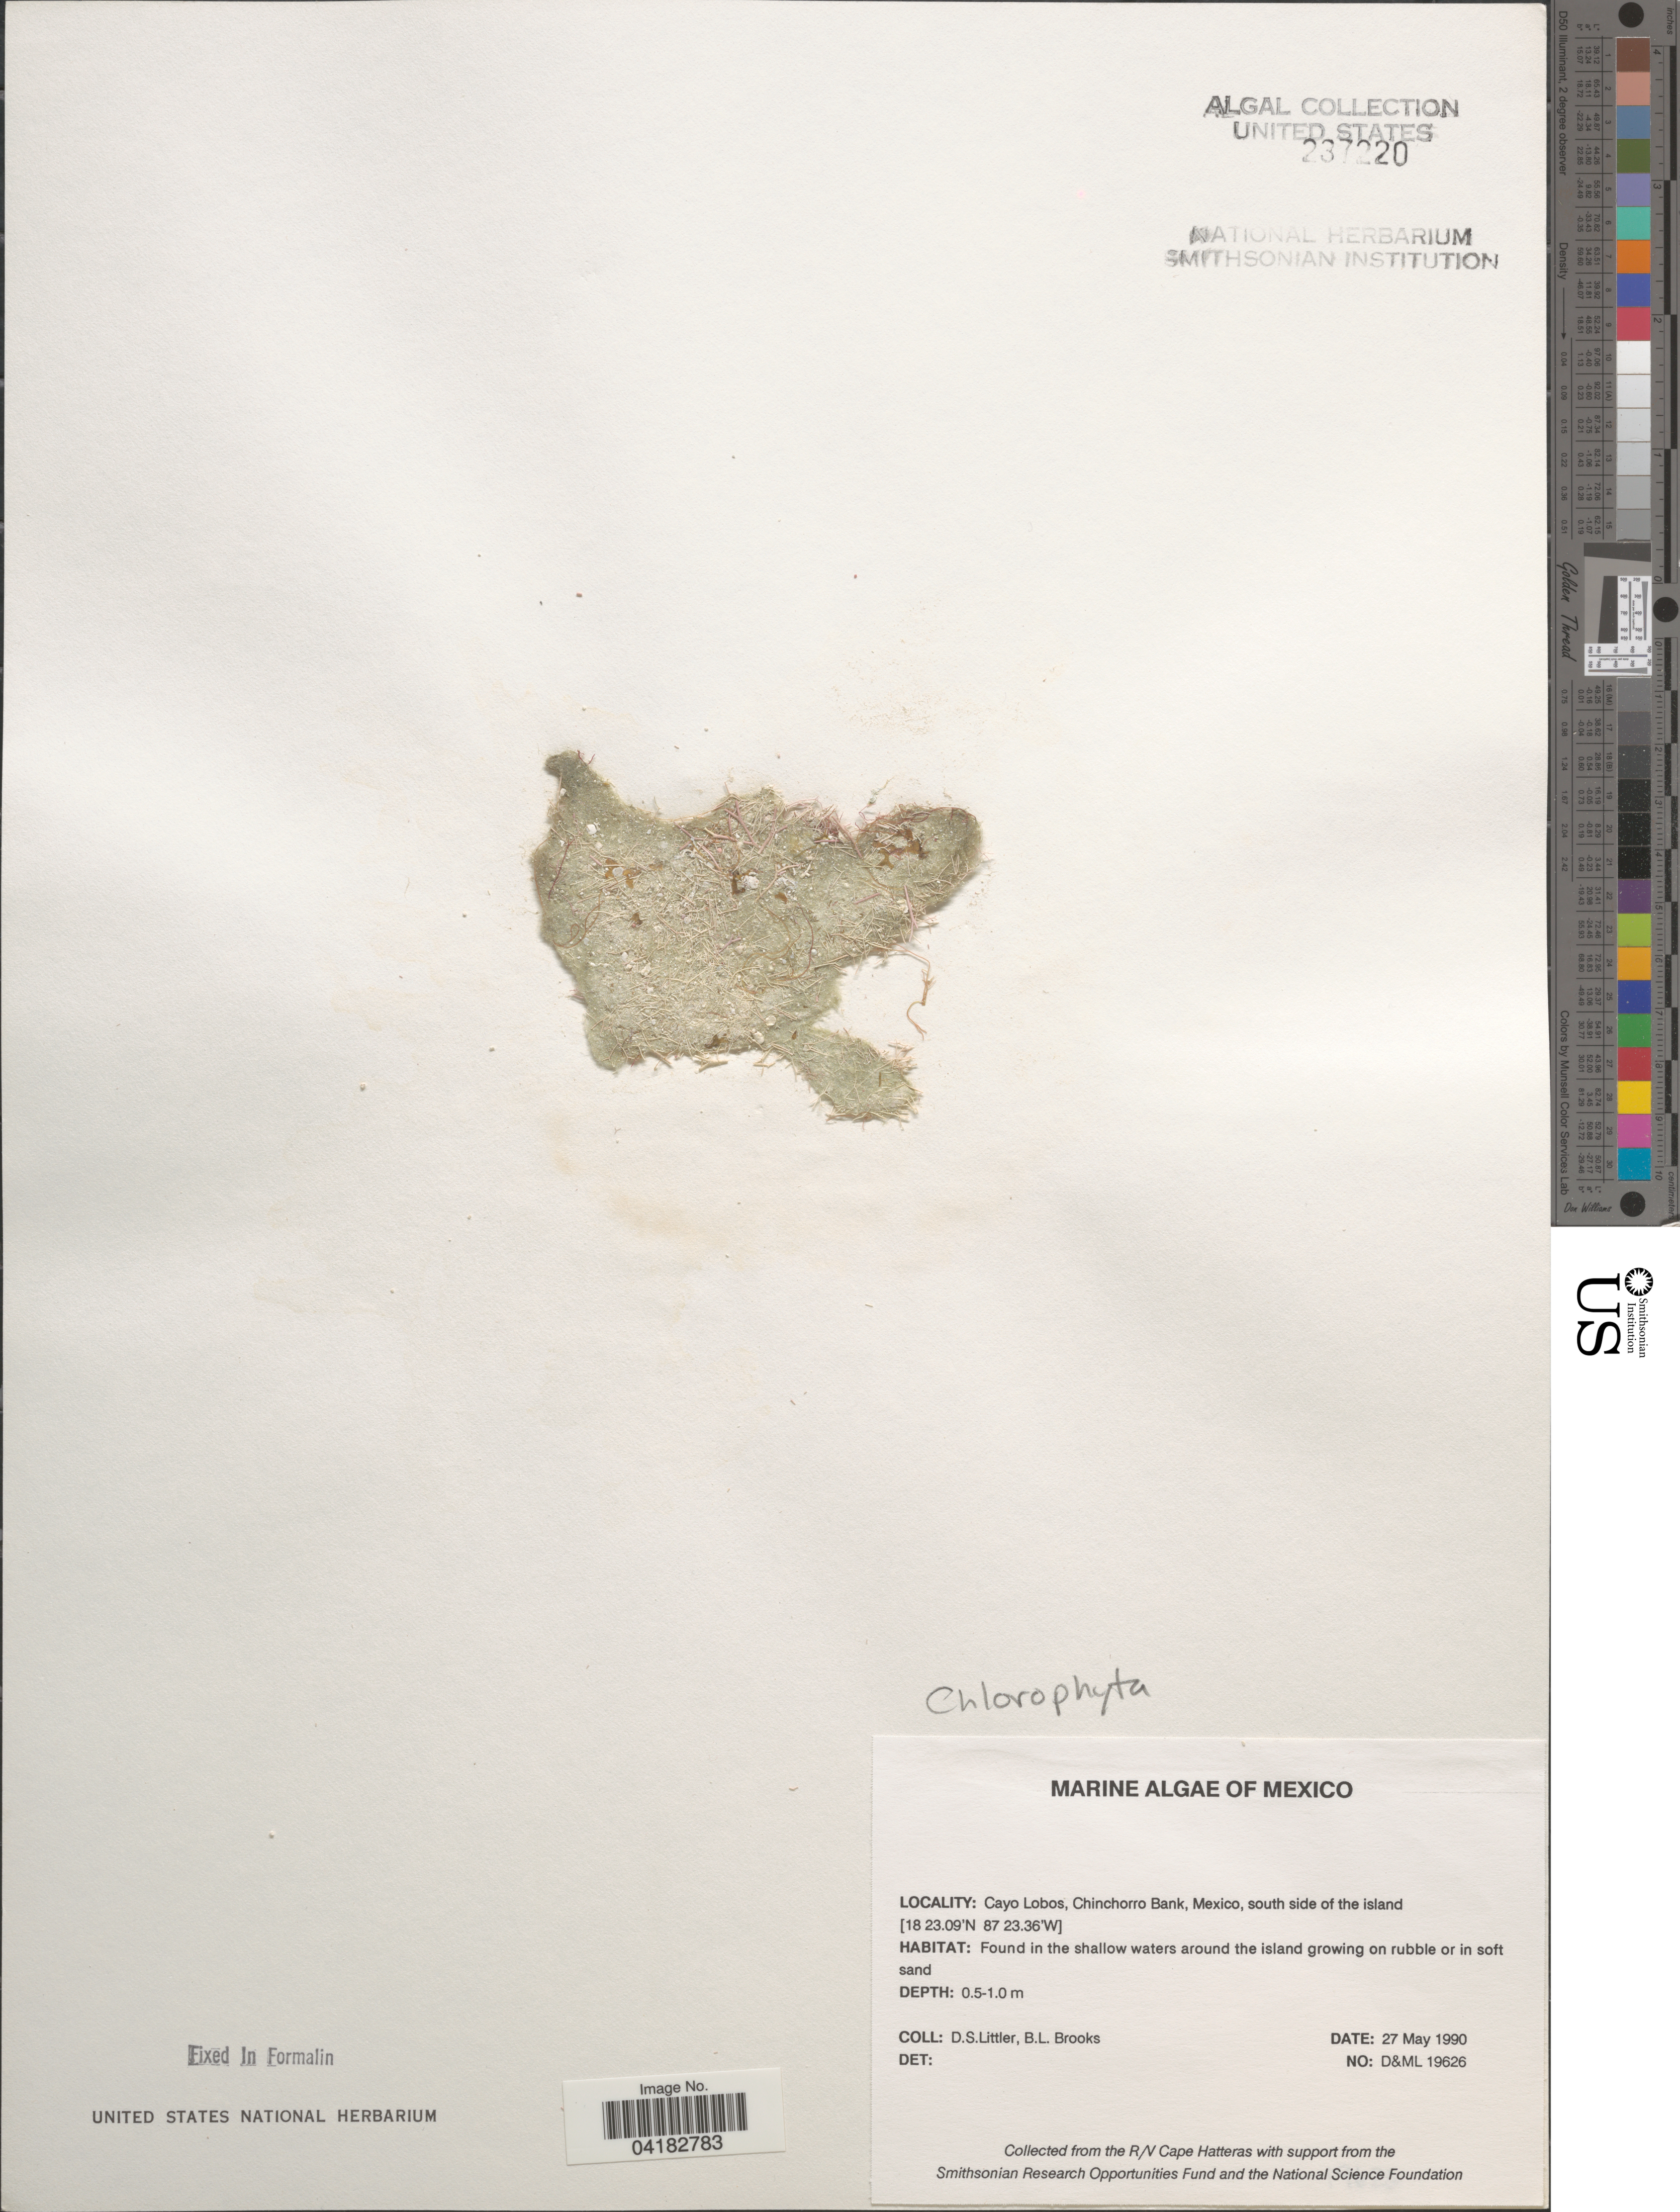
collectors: D. S. Littler & B. Brooks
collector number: D&ML19626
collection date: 1990-05-27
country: Mexico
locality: Cayo Lobos, Chinchorro Bank, south side of the island.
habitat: Found in the shallow waters around the island growing on rubble or in soft sand.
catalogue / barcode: US 237220